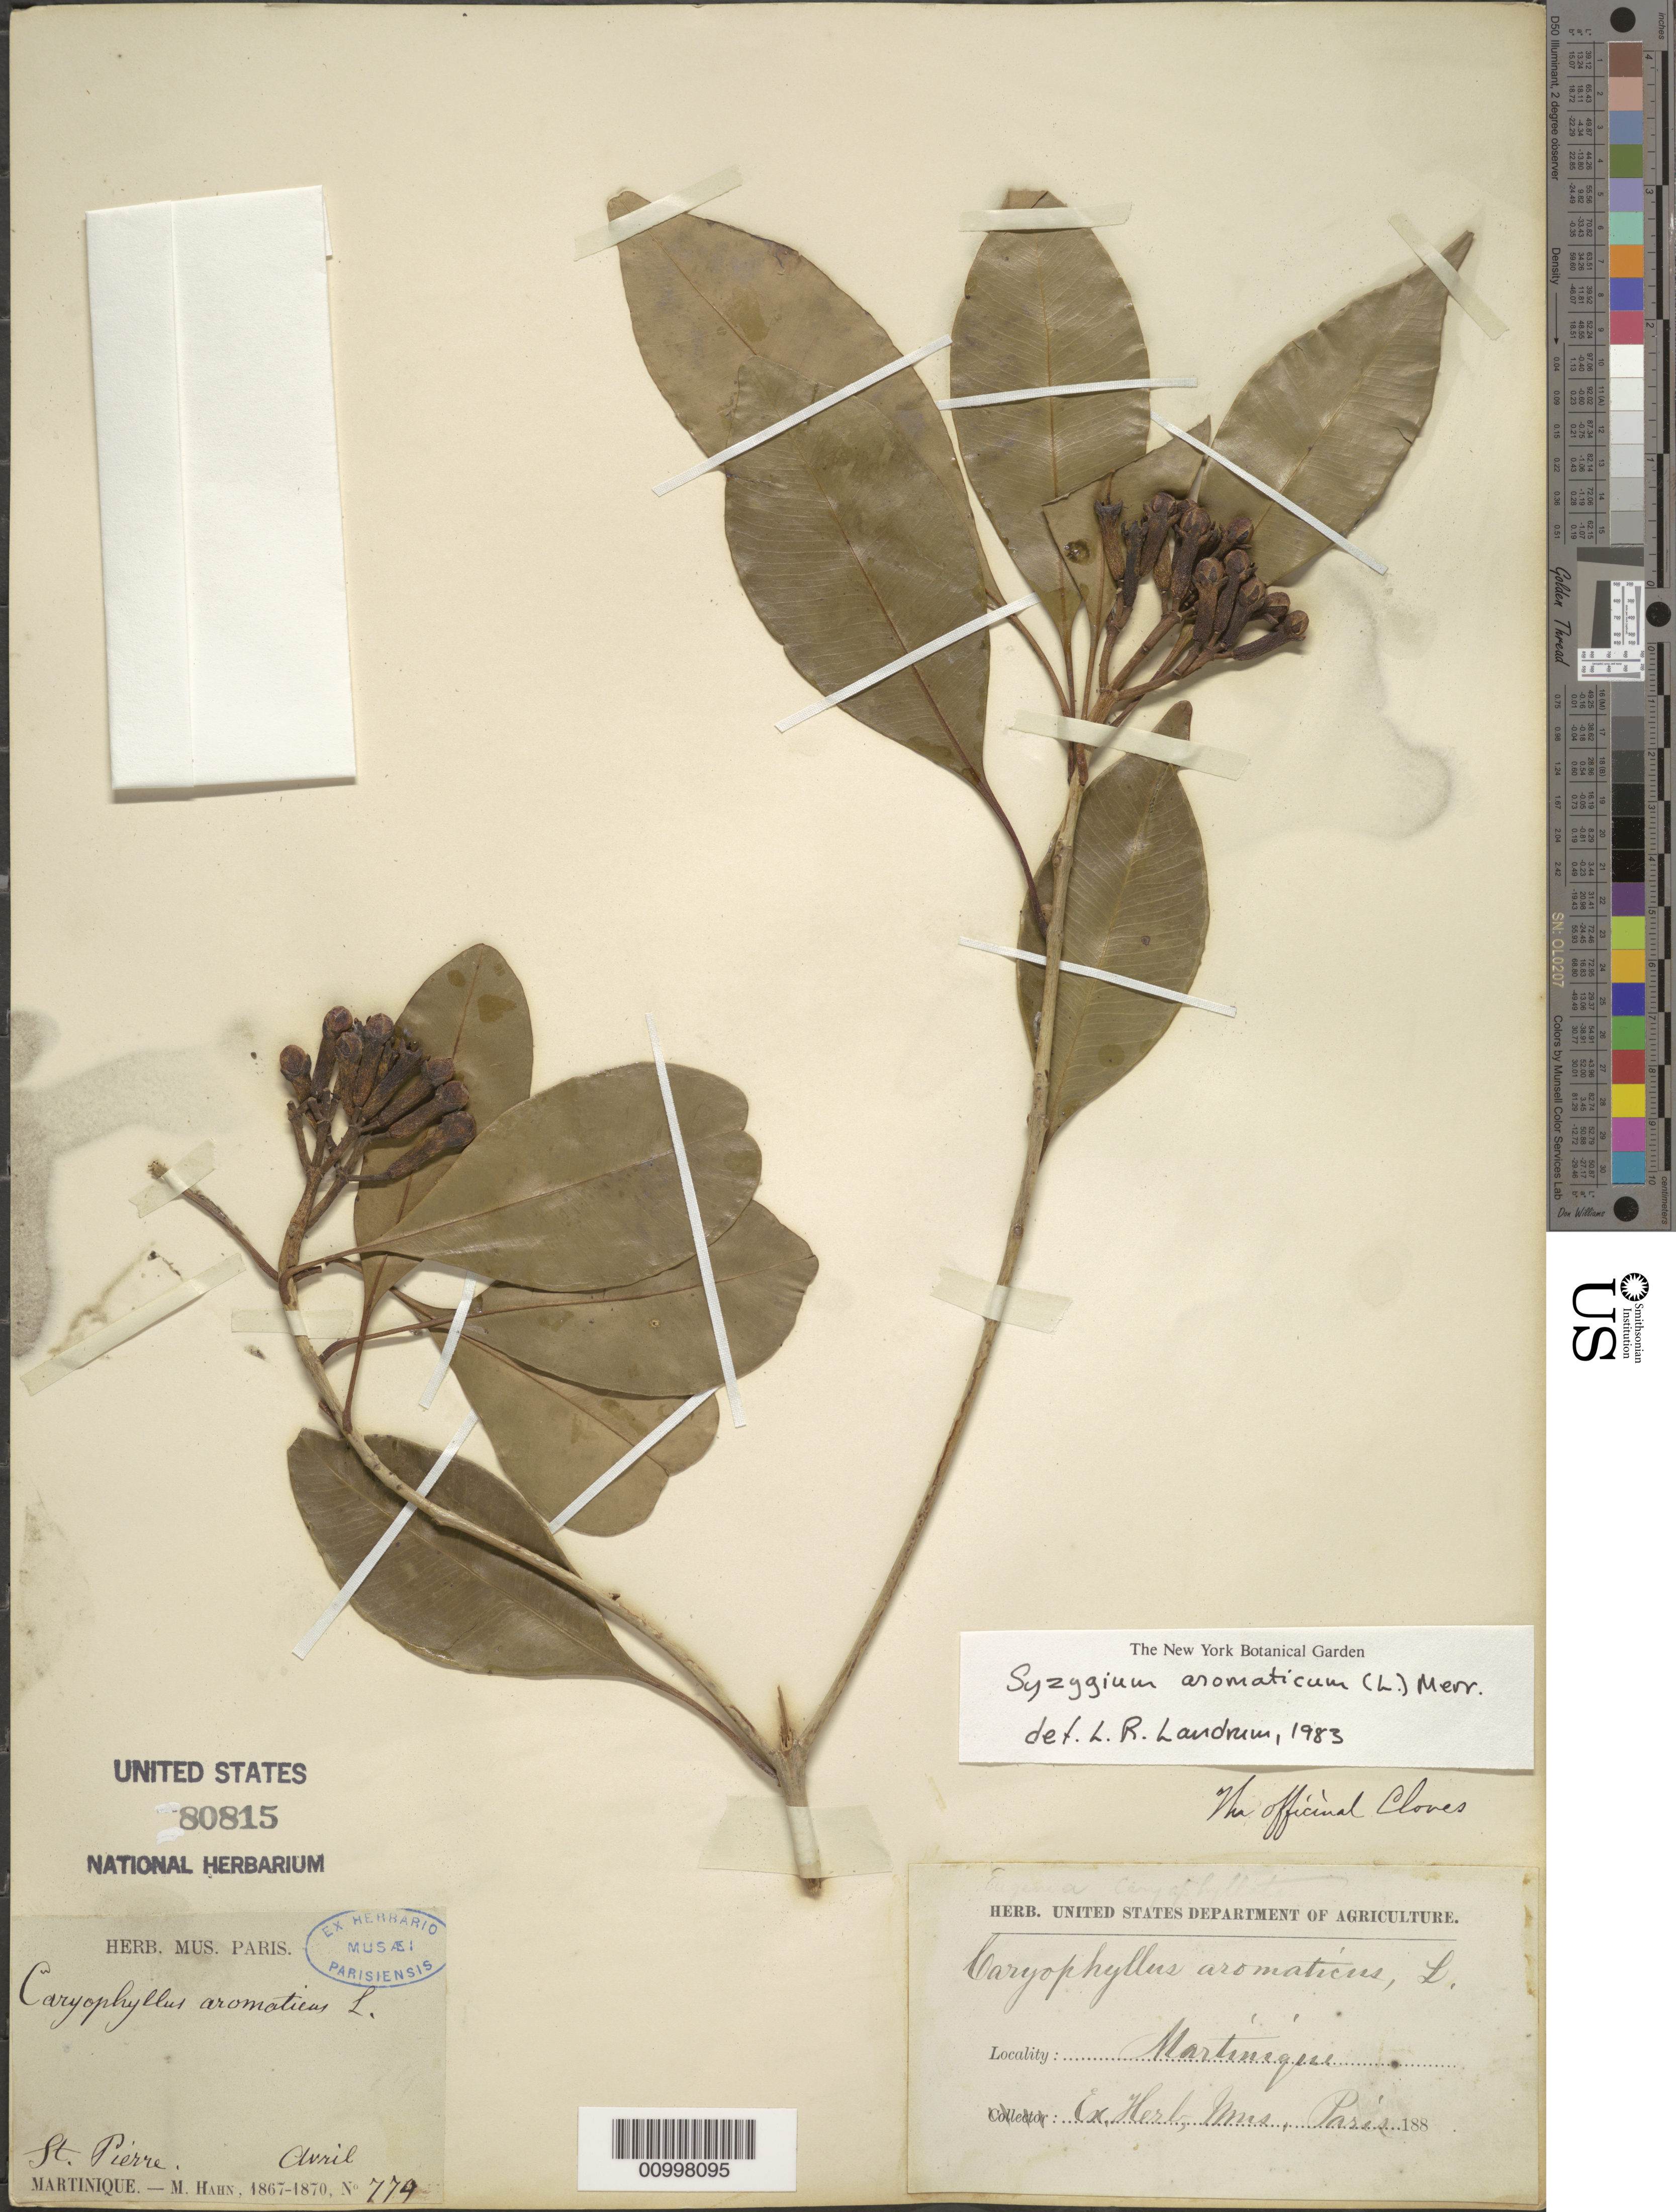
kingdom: Plantae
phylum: Tracheophyta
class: Magnoliopsida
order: Myrtales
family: Myrtaceae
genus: Syzygium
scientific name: Syzygium aromaticum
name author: (L.) Merr. & L.M. Perry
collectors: M. Hahn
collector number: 779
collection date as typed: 1867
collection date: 1867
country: Martinique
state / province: Saint-Pierre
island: Martinique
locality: St. Pierre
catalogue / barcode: US 80815